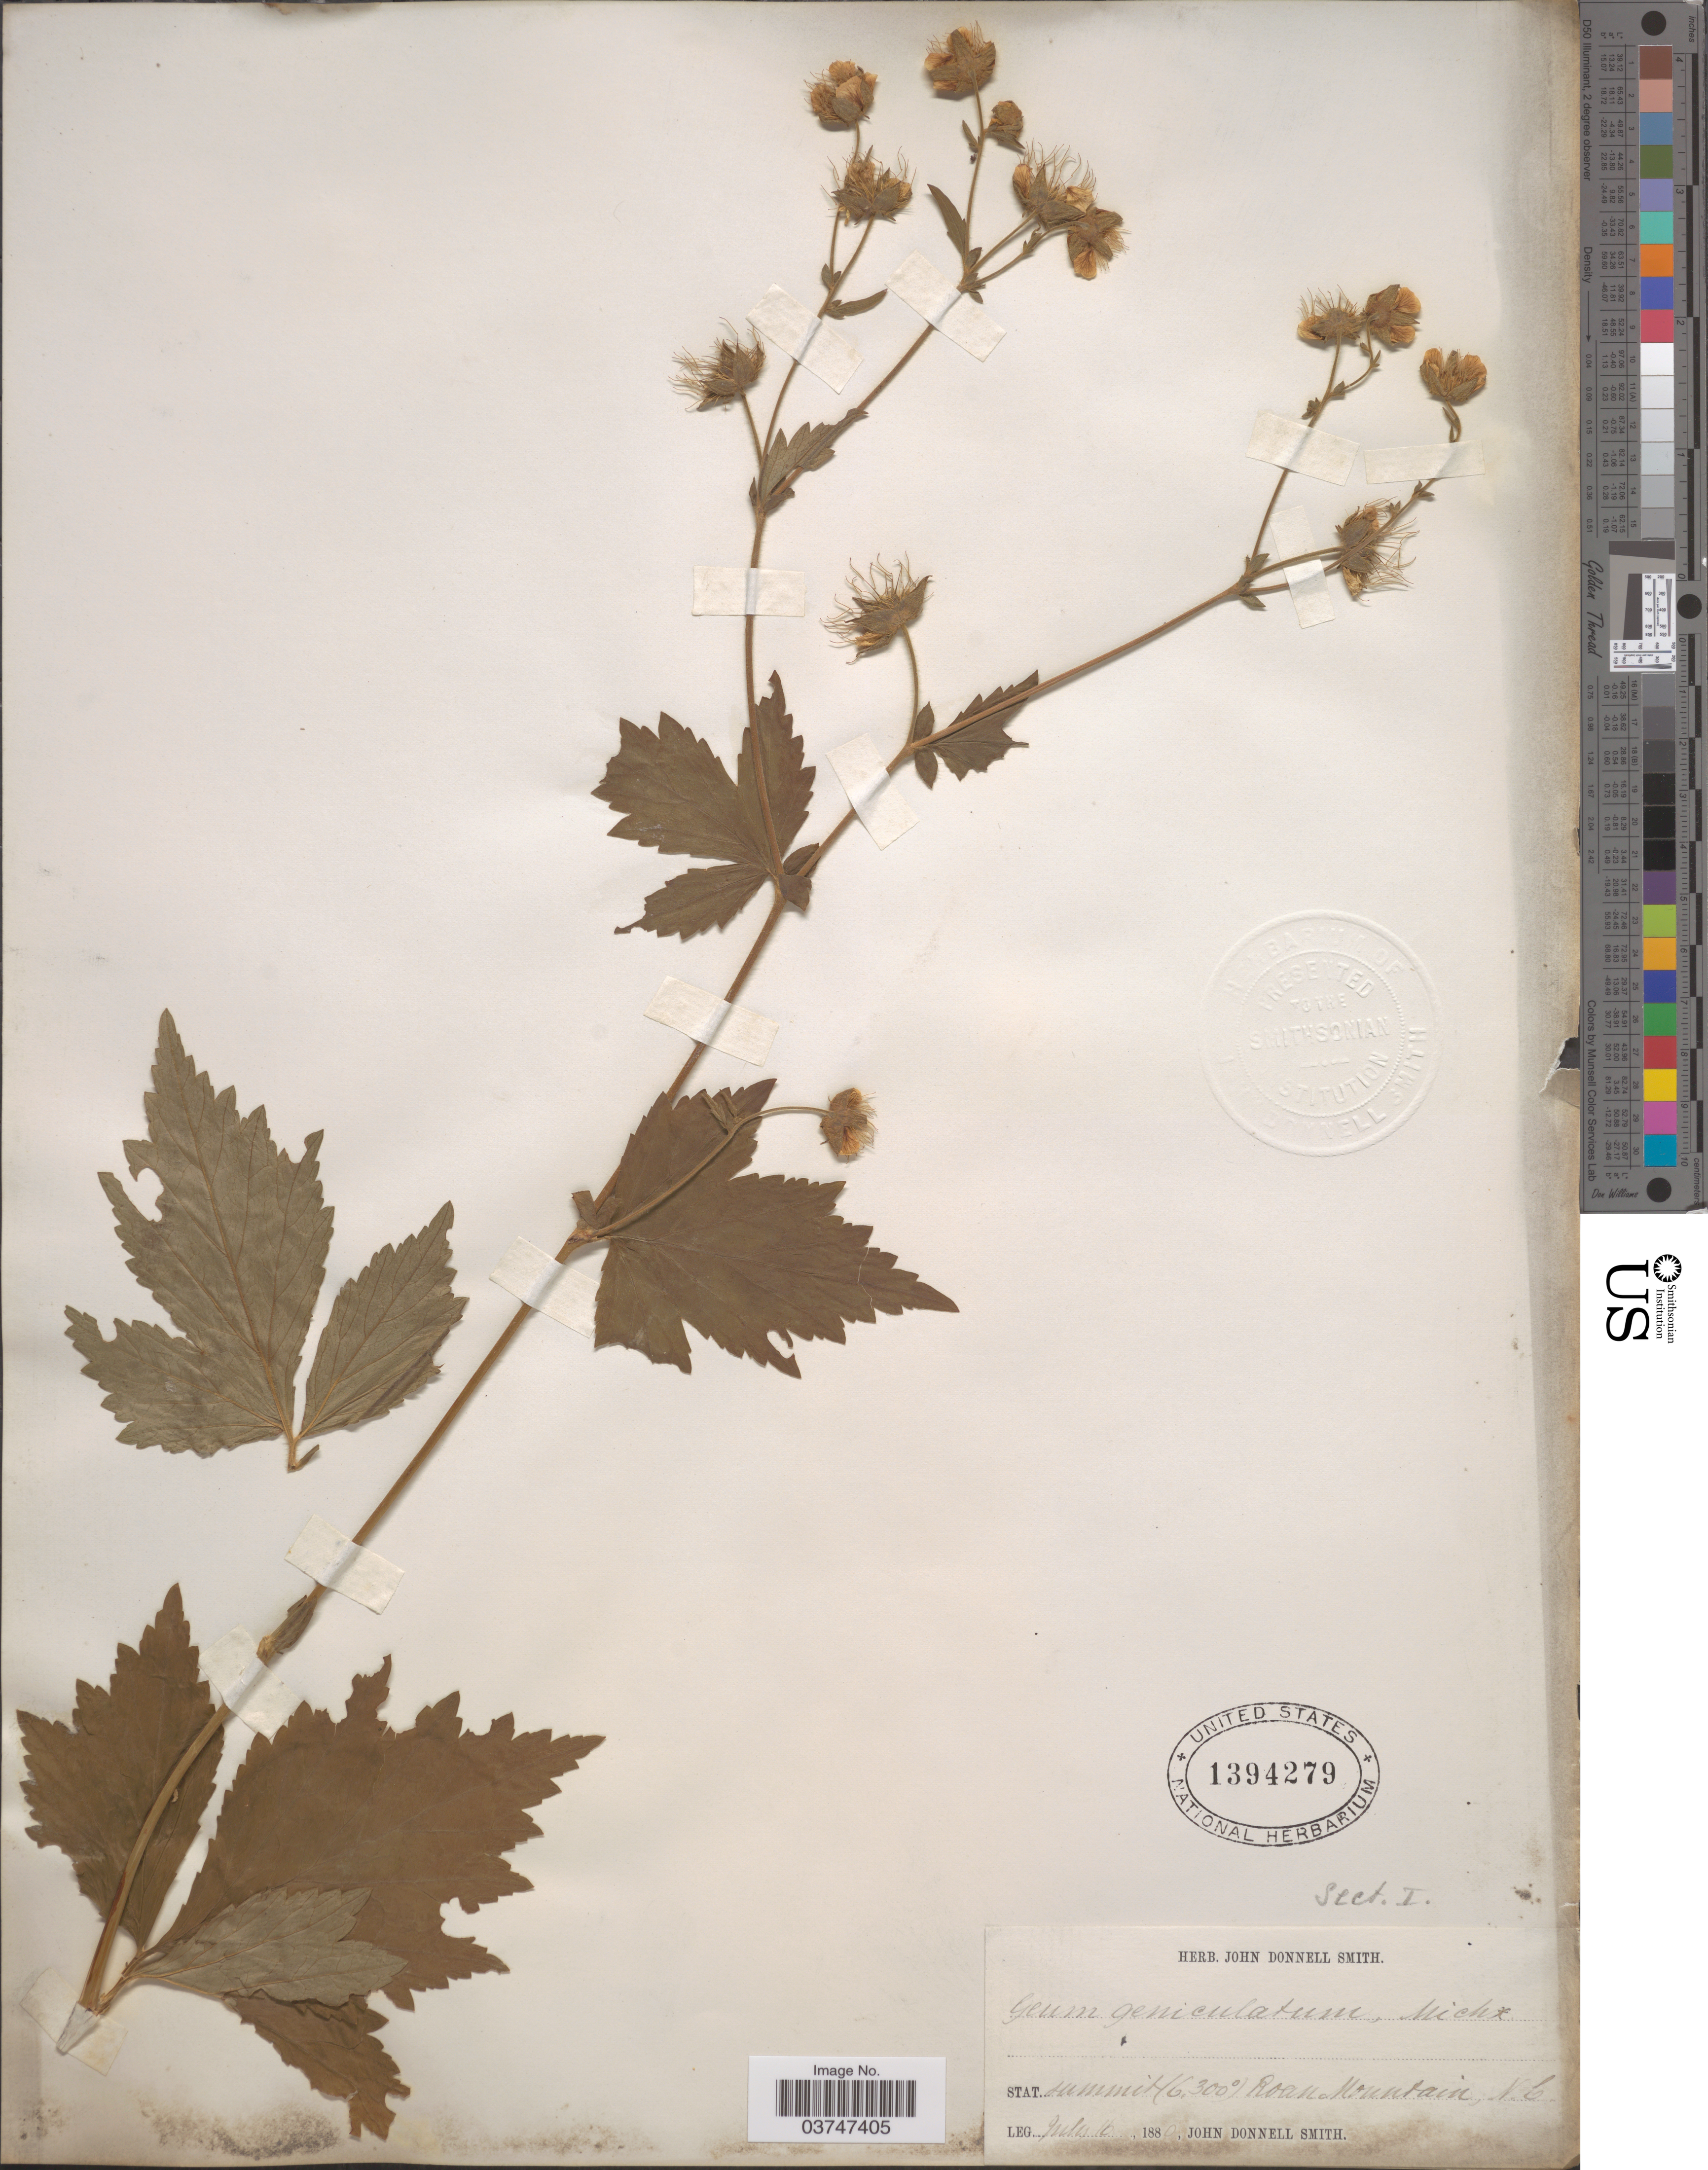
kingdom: Plantae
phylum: Tracheophyta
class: Magnoliopsida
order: Rosales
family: Rosaceae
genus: Geum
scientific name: Geum geniculatum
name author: Michx.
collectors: J. Donnell Smith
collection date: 1880-07-16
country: United States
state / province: North Carolina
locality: Stat. Summit, Roan Mountain.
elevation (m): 1920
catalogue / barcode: US 1394279